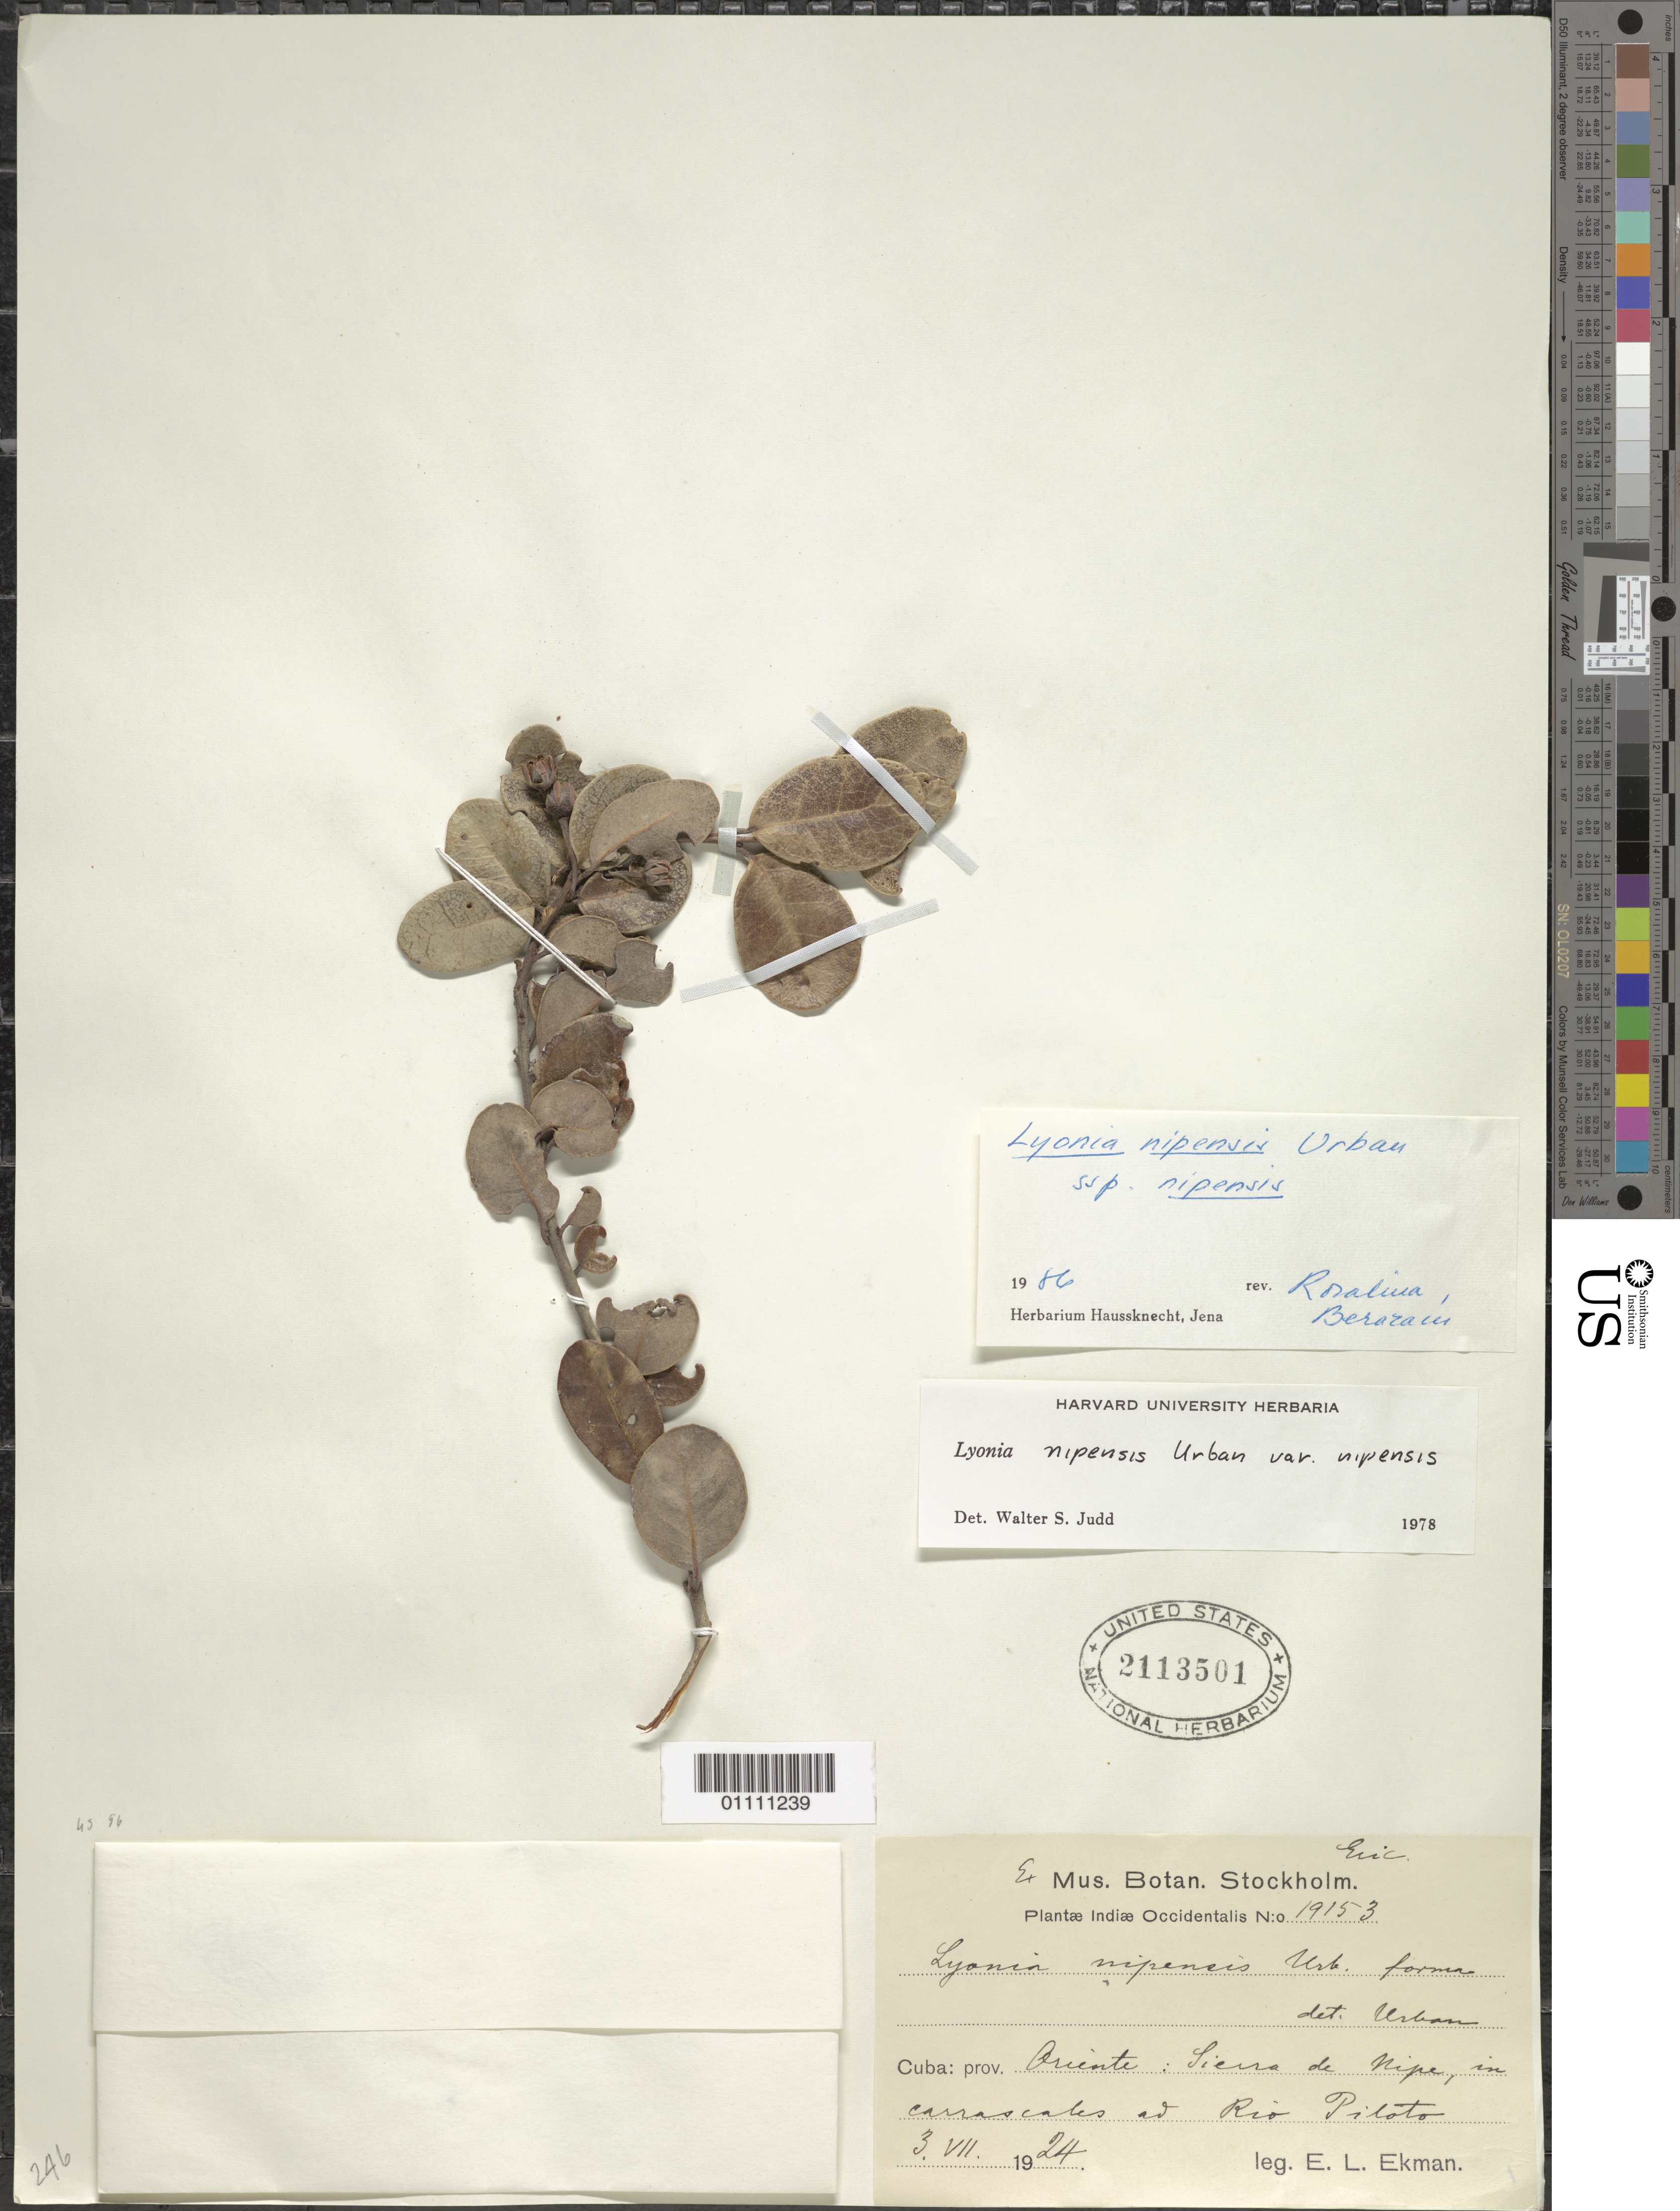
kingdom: Plantae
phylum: Tracheophyta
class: Magnoliopsida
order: Ericales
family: Ericaceae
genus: Lyonia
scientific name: Lyonia nipensis subsp. nipensis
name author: Urb.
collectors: E. L. Ekman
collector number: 19153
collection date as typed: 03 Jul 1924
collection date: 1924-07-03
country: Cuba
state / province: Holguín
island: Cuba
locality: Sierra de Nipe, in carrascales ad Rio Piloto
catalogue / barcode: US 2113501